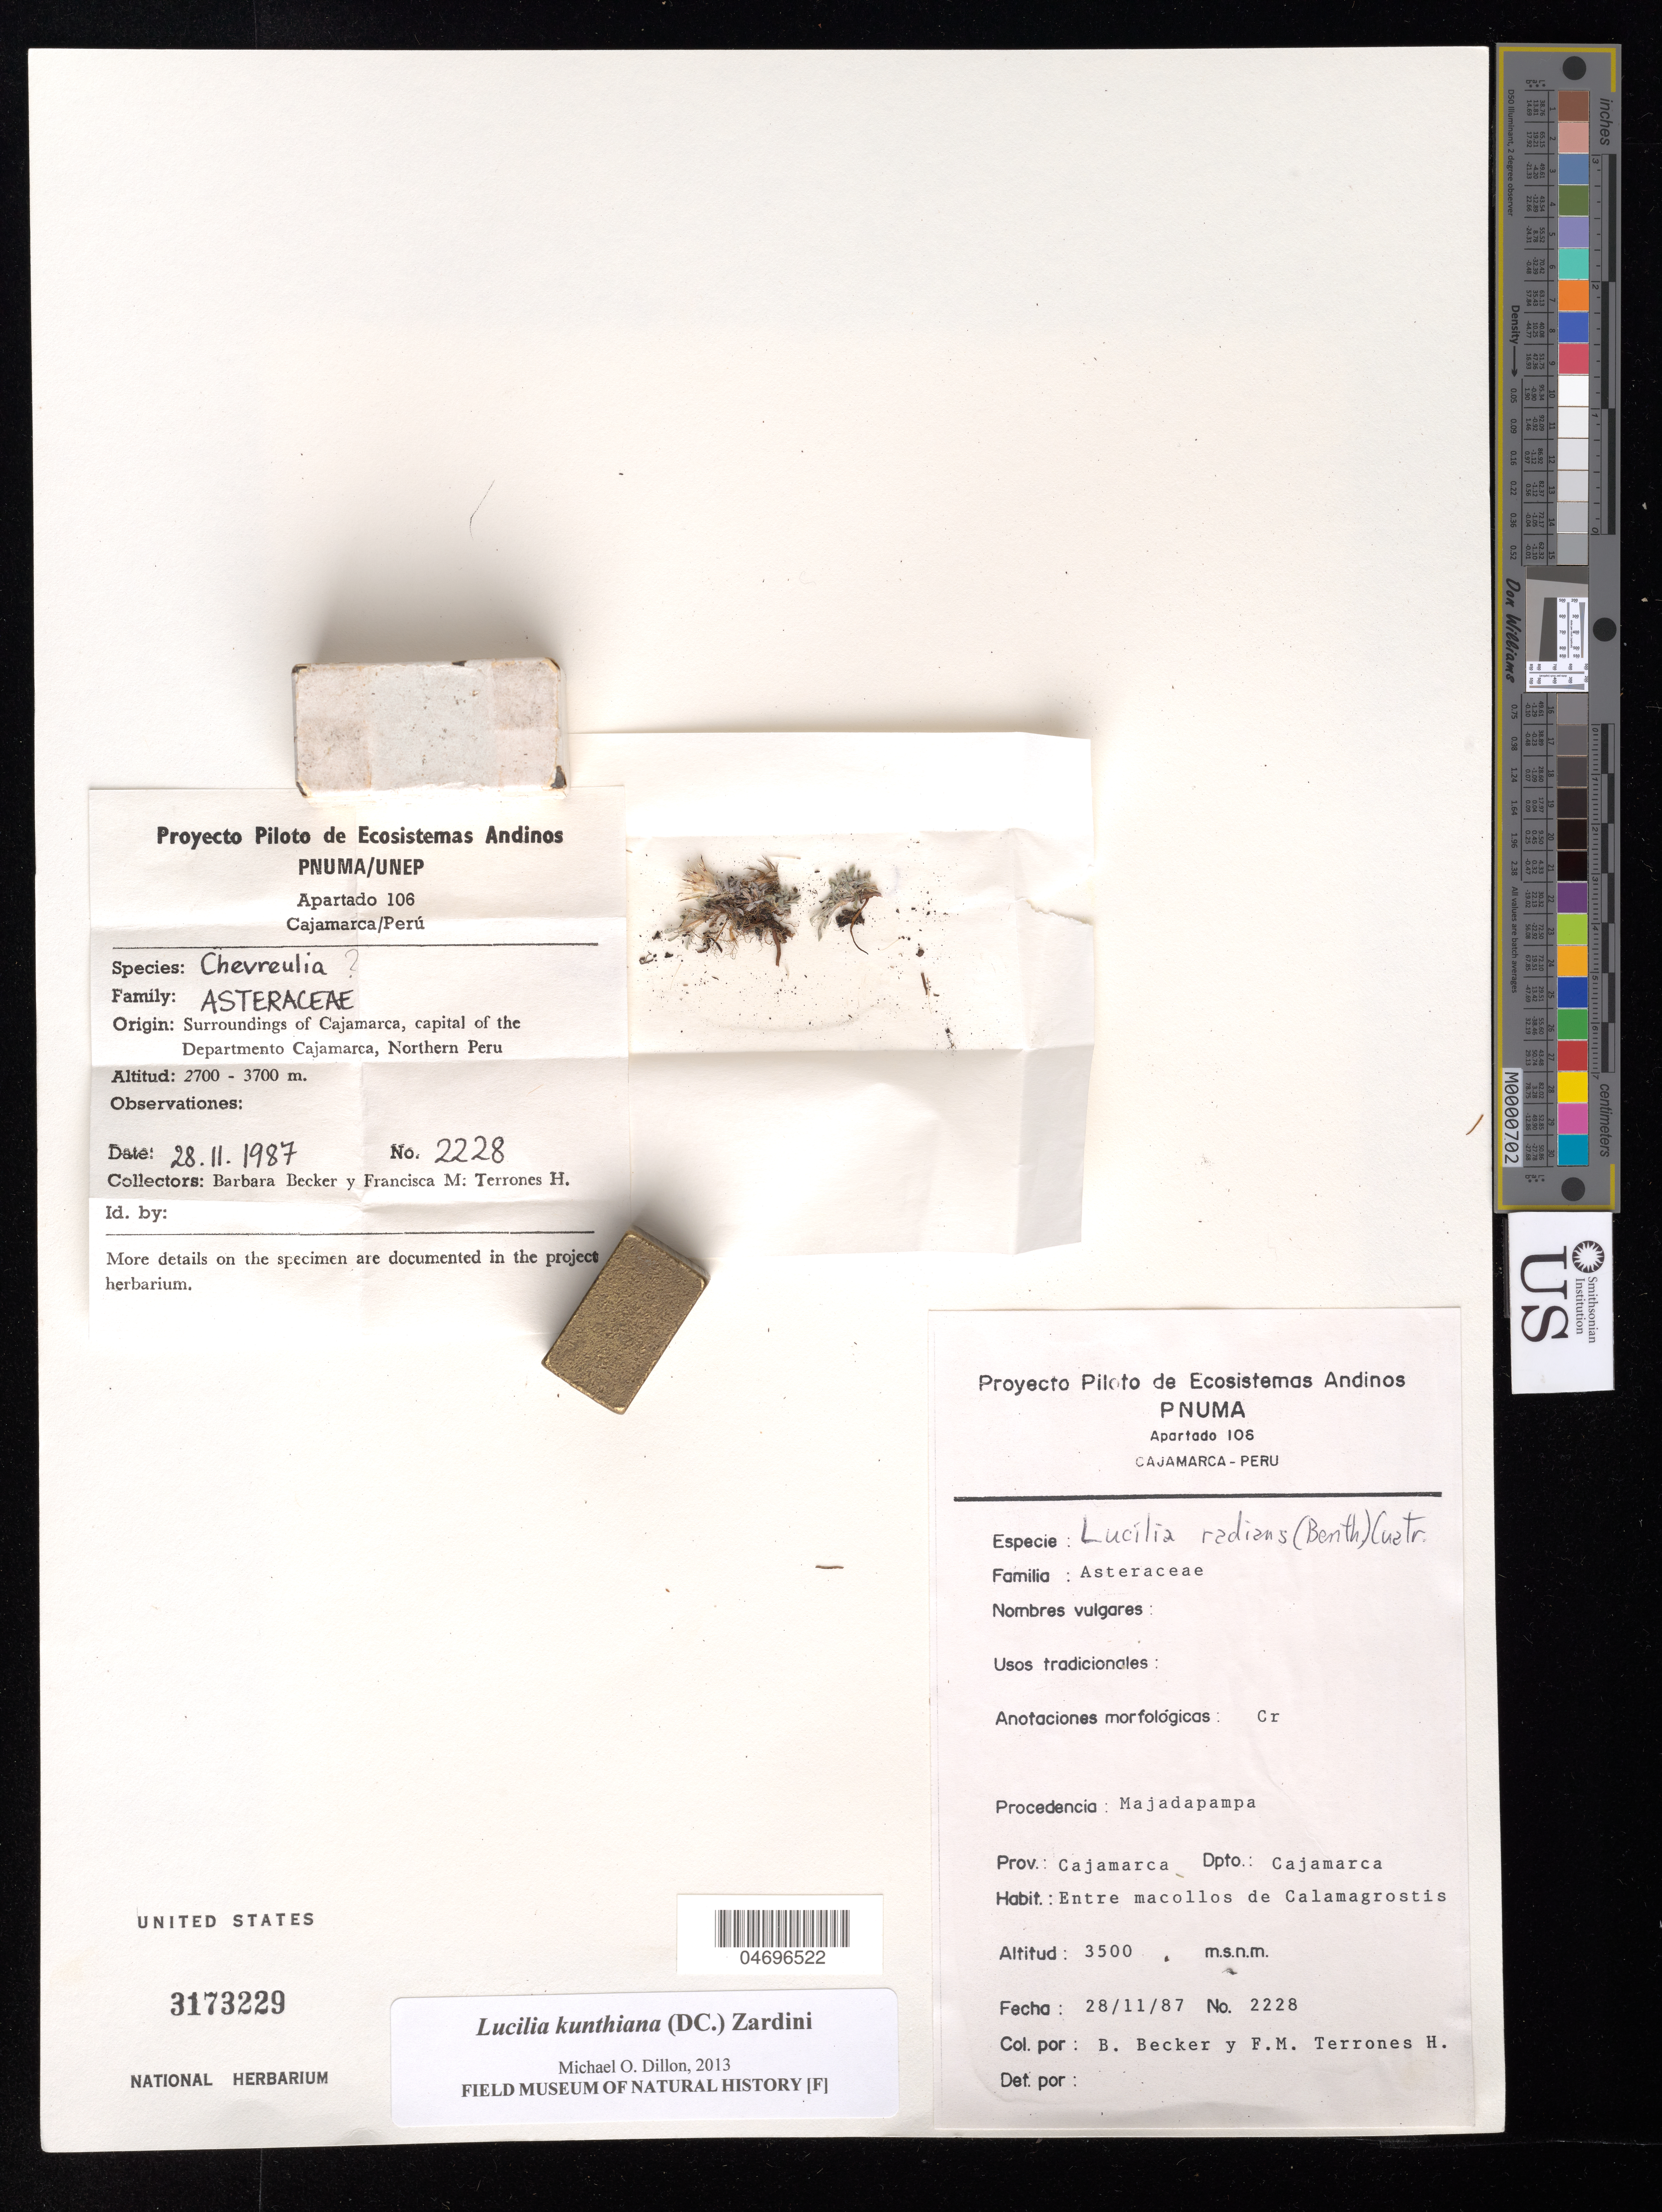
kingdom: Plantae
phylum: Tracheophyta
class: Magnoliopsida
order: Asterales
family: Asteraceae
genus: Lucilia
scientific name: Lucilia kunthiana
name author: (DC.) Zardini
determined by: Dillon, M. O.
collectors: B. Becker & F. M. Terrones H.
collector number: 2228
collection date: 1987-11-28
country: Peru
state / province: Cajamarca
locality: Dept. Cajamarca, Majadapampa; entre macollos de Calamagrostis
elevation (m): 3500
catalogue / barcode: US 3173229